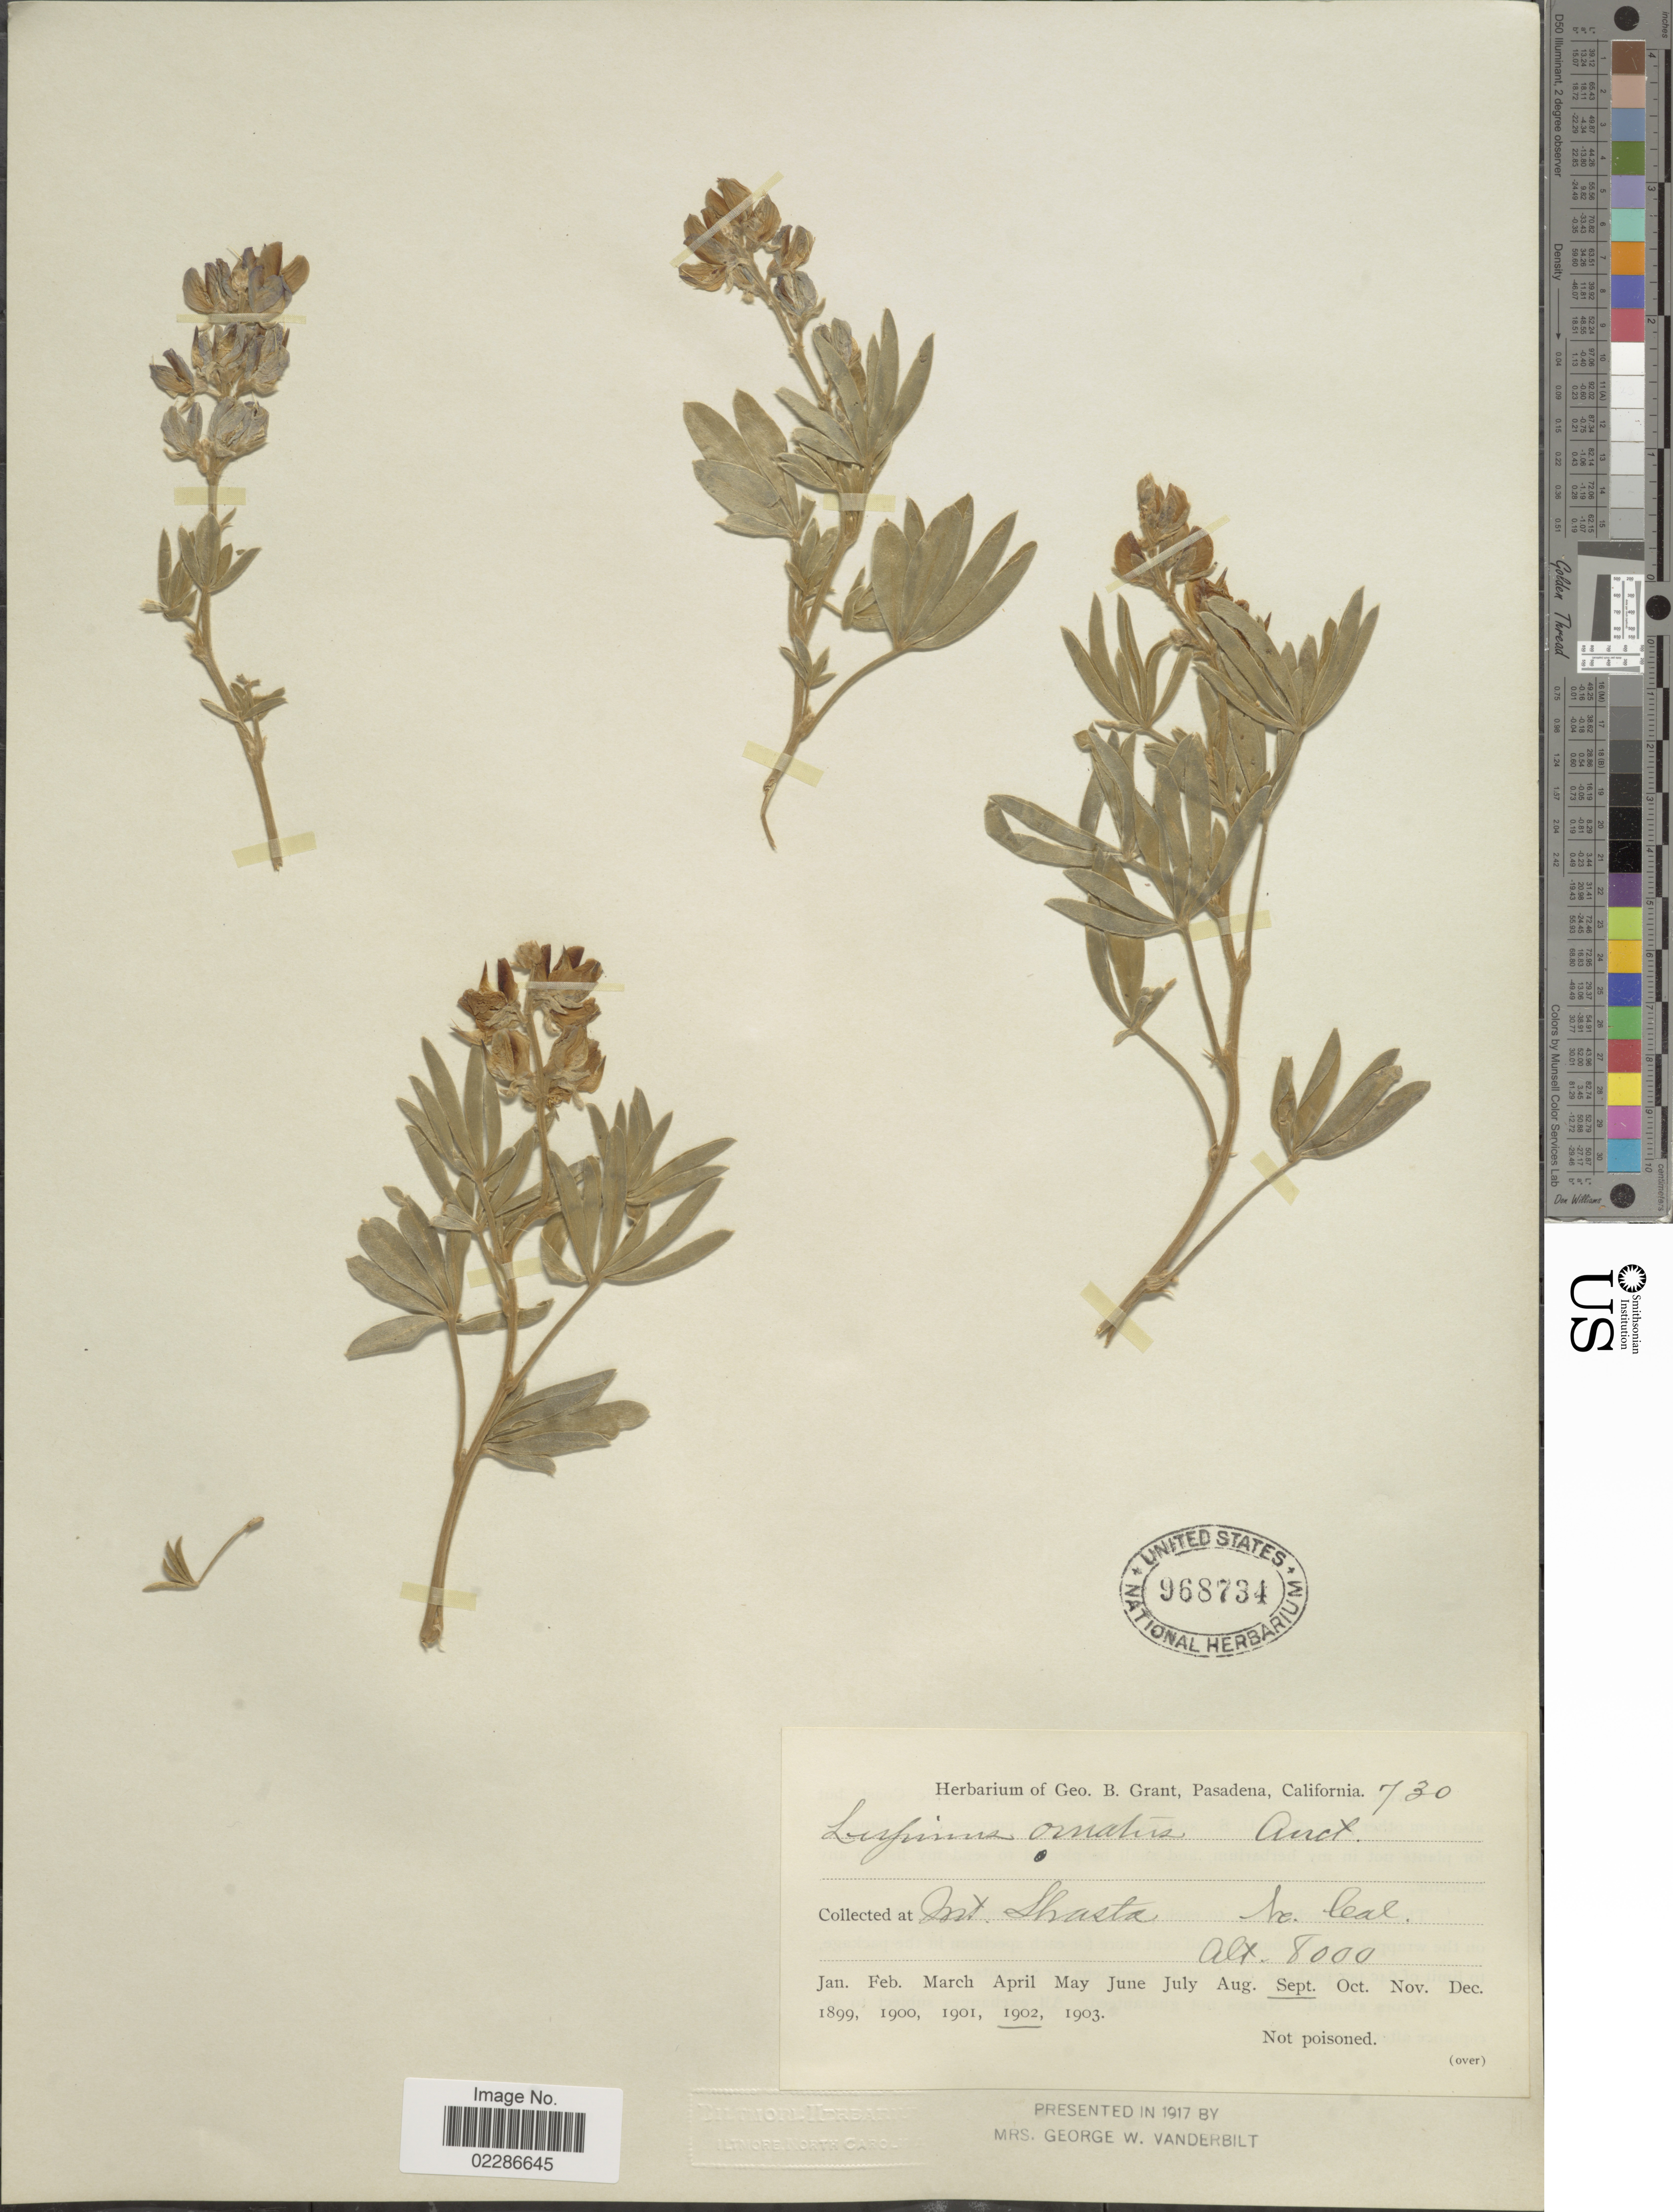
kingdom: Plantae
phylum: Tracheophyta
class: Magnoliopsida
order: Fabales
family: Fabaceae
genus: Lupinus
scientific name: Lupinus ornatus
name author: Douglas ex Lindl.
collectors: ex herb. Geo. B. Grant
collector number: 730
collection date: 1902-09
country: United States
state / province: California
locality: Mt Shasta, N Cal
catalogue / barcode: US 968734